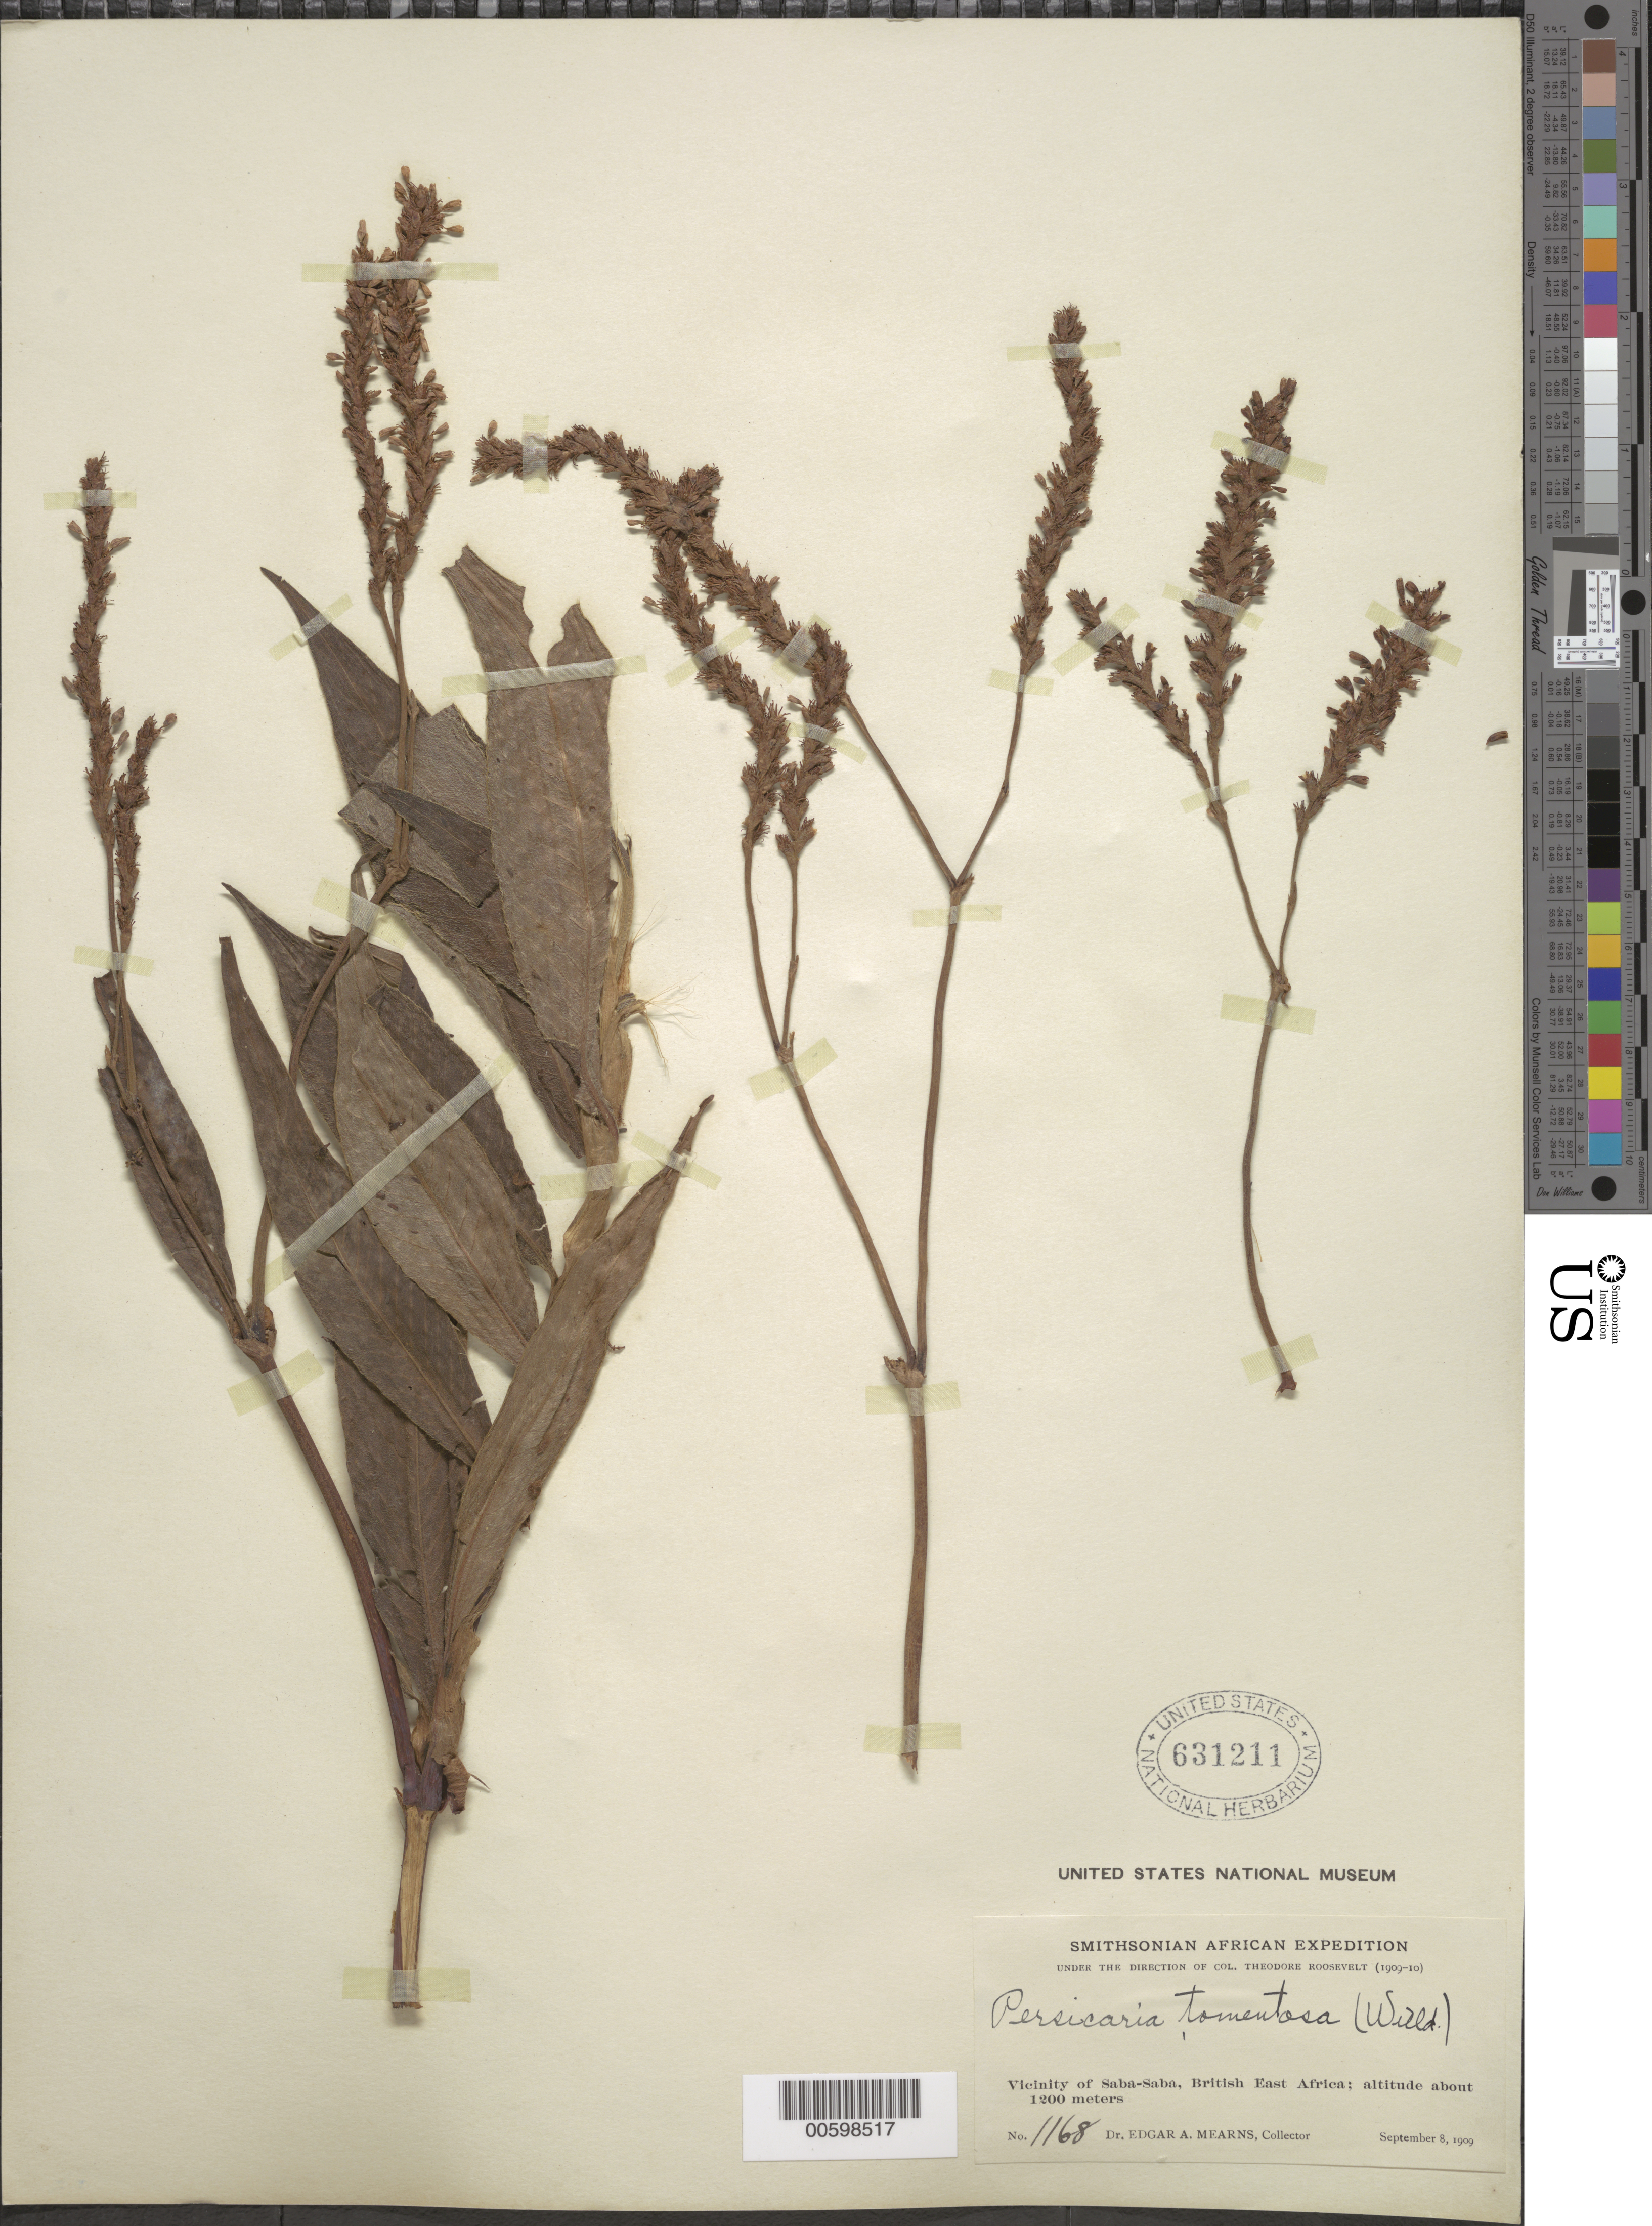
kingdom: Plantae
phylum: Tracheophyta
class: Magnoliopsida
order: Caryophyllales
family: Polygonaceae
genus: Persicaria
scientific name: Persicaria tomentosa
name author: Willd.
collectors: E. A. Mearns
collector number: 1168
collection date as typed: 08 Sep 1909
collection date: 1909-09-08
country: Kenya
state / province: Murang'a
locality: Vicinity of Saba Saba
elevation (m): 1200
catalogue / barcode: US 631211